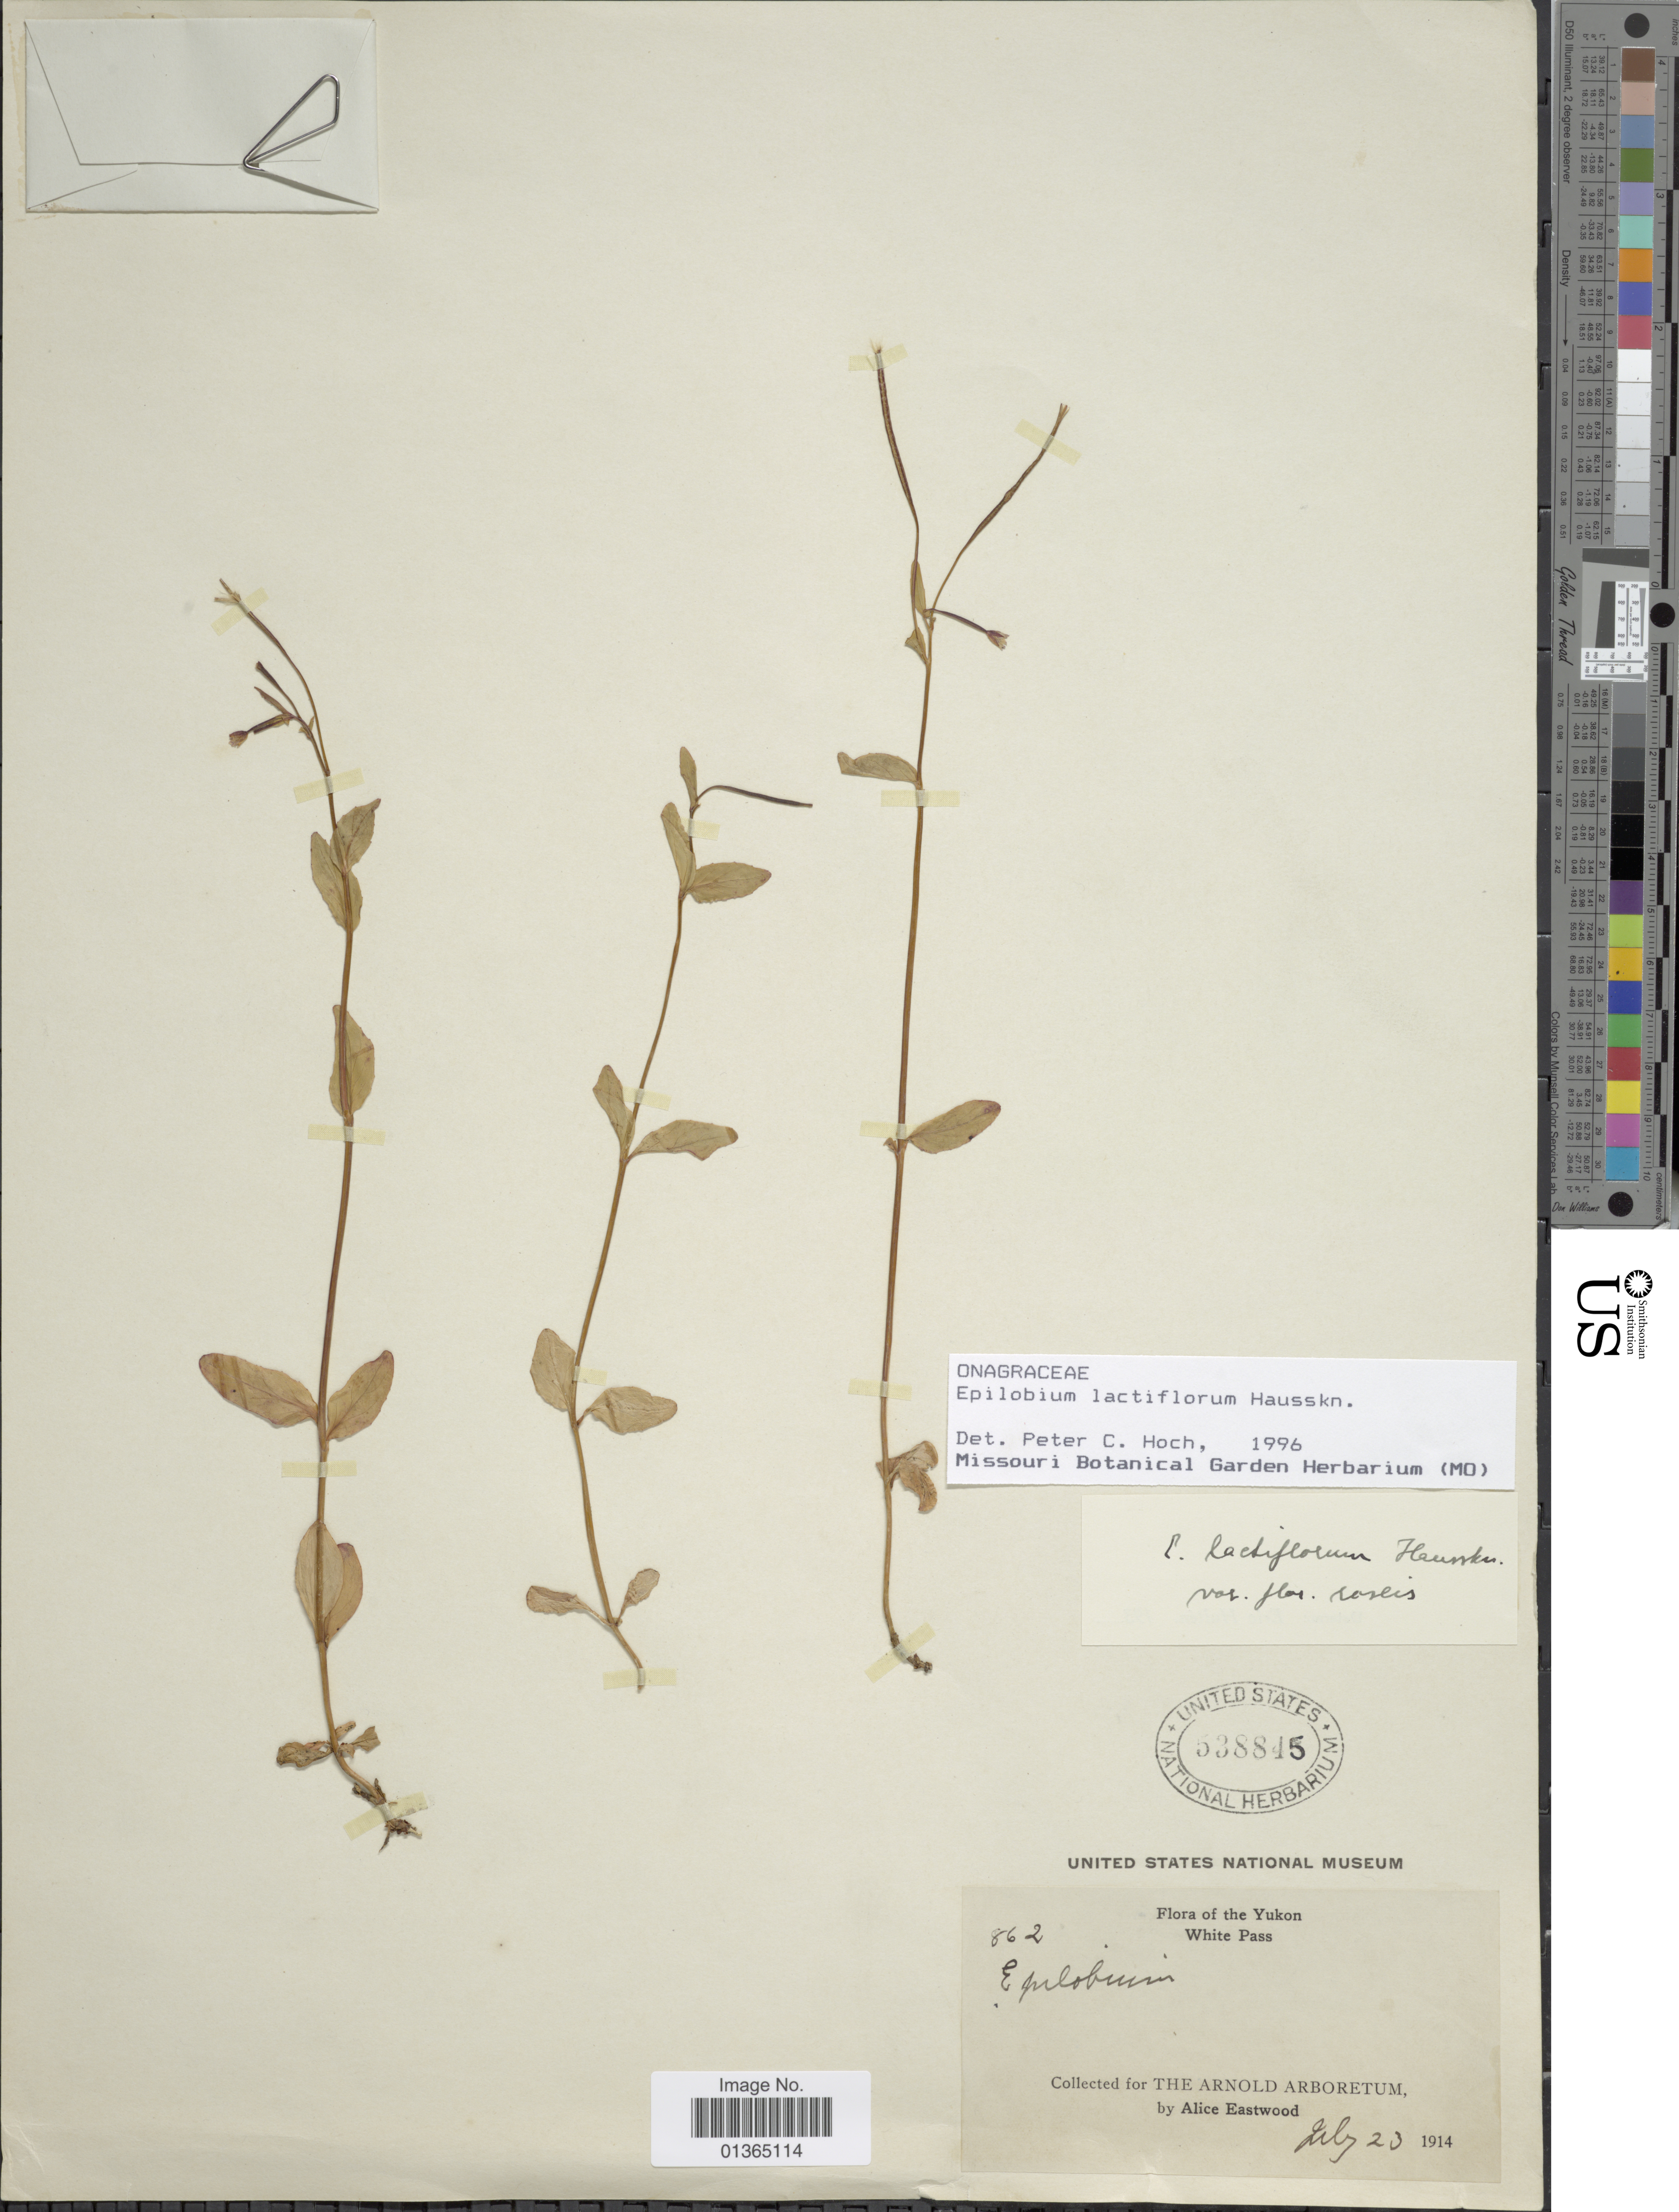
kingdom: Plantae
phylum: Tracheophyta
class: Magnoliopsida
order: Myrtales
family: Onagraceae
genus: Epilobium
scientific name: Epilobium lactiflorum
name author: Hausskn.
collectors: A. Eastwood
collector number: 862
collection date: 1914-07-23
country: Canada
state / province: Yukon Territory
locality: White Pass.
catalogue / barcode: US 538845